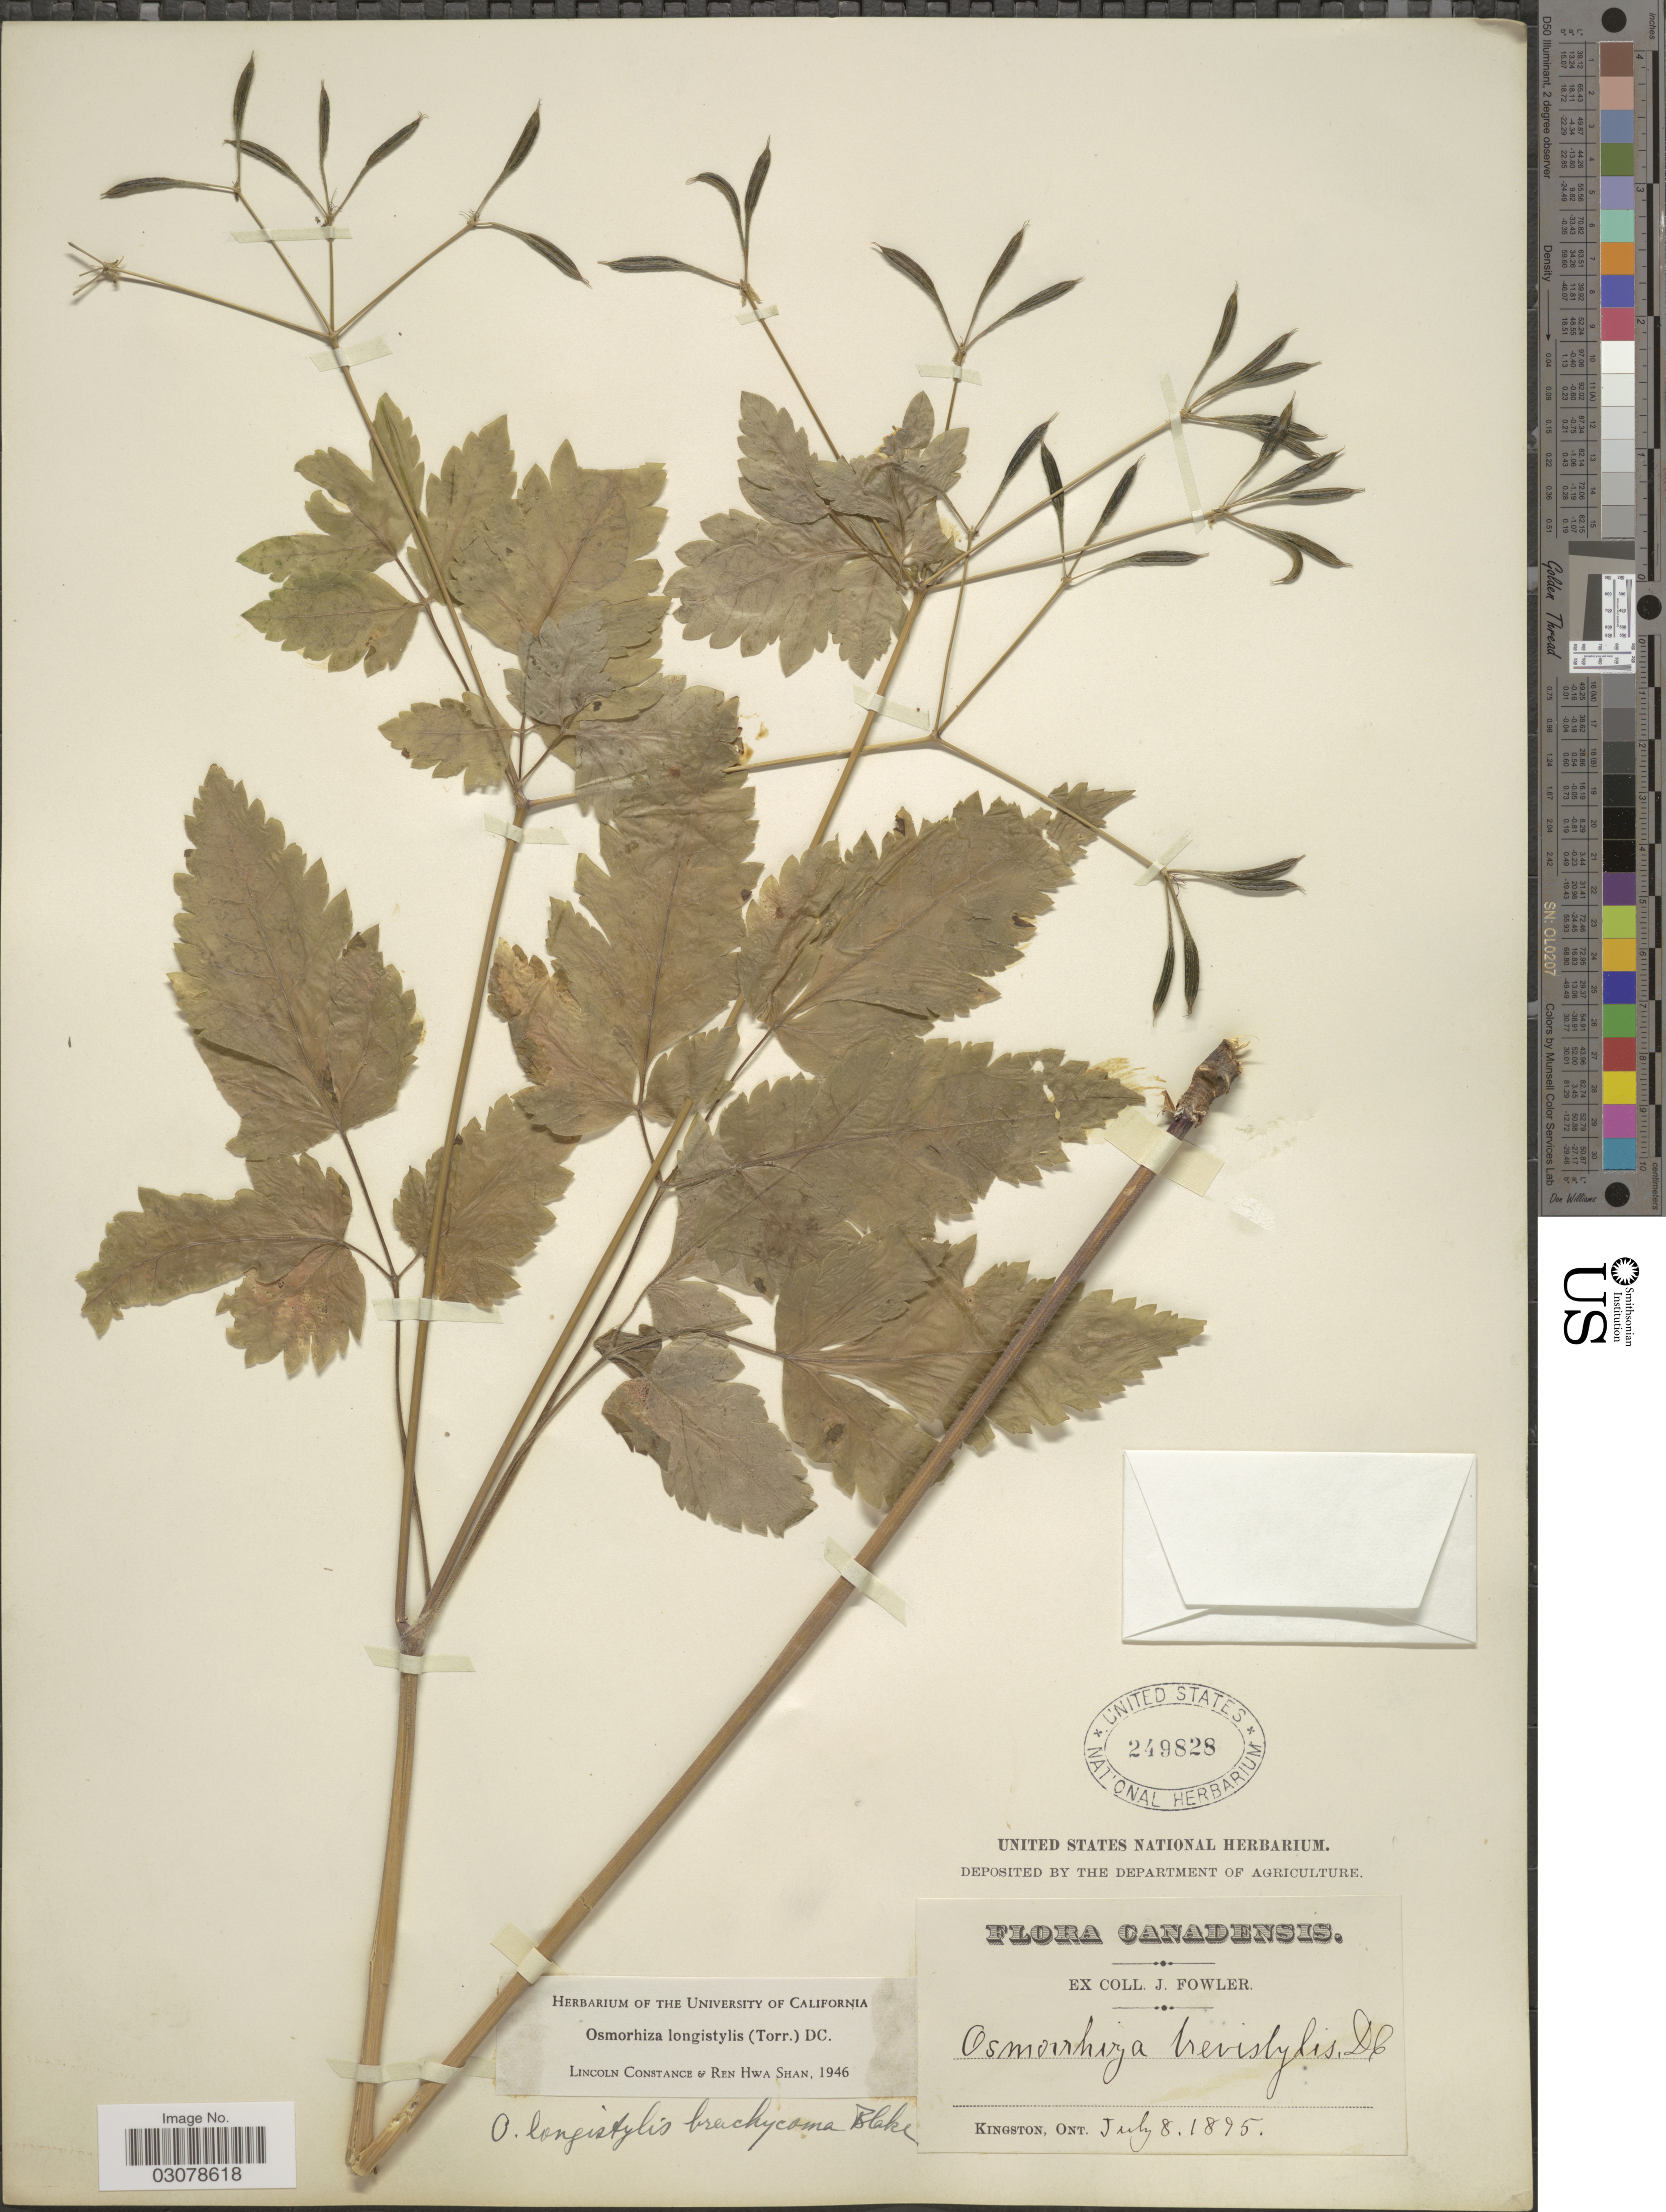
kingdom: Plantae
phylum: Tracheophyta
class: Magnoliopsida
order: Apiales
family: Apiaceae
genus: Osmorhiza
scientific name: Osmorhiza longistylis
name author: (Torr.) DC.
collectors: J. Fowler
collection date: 1895-07-08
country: Canada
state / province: Ontario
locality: Kingston.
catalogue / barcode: US 249828